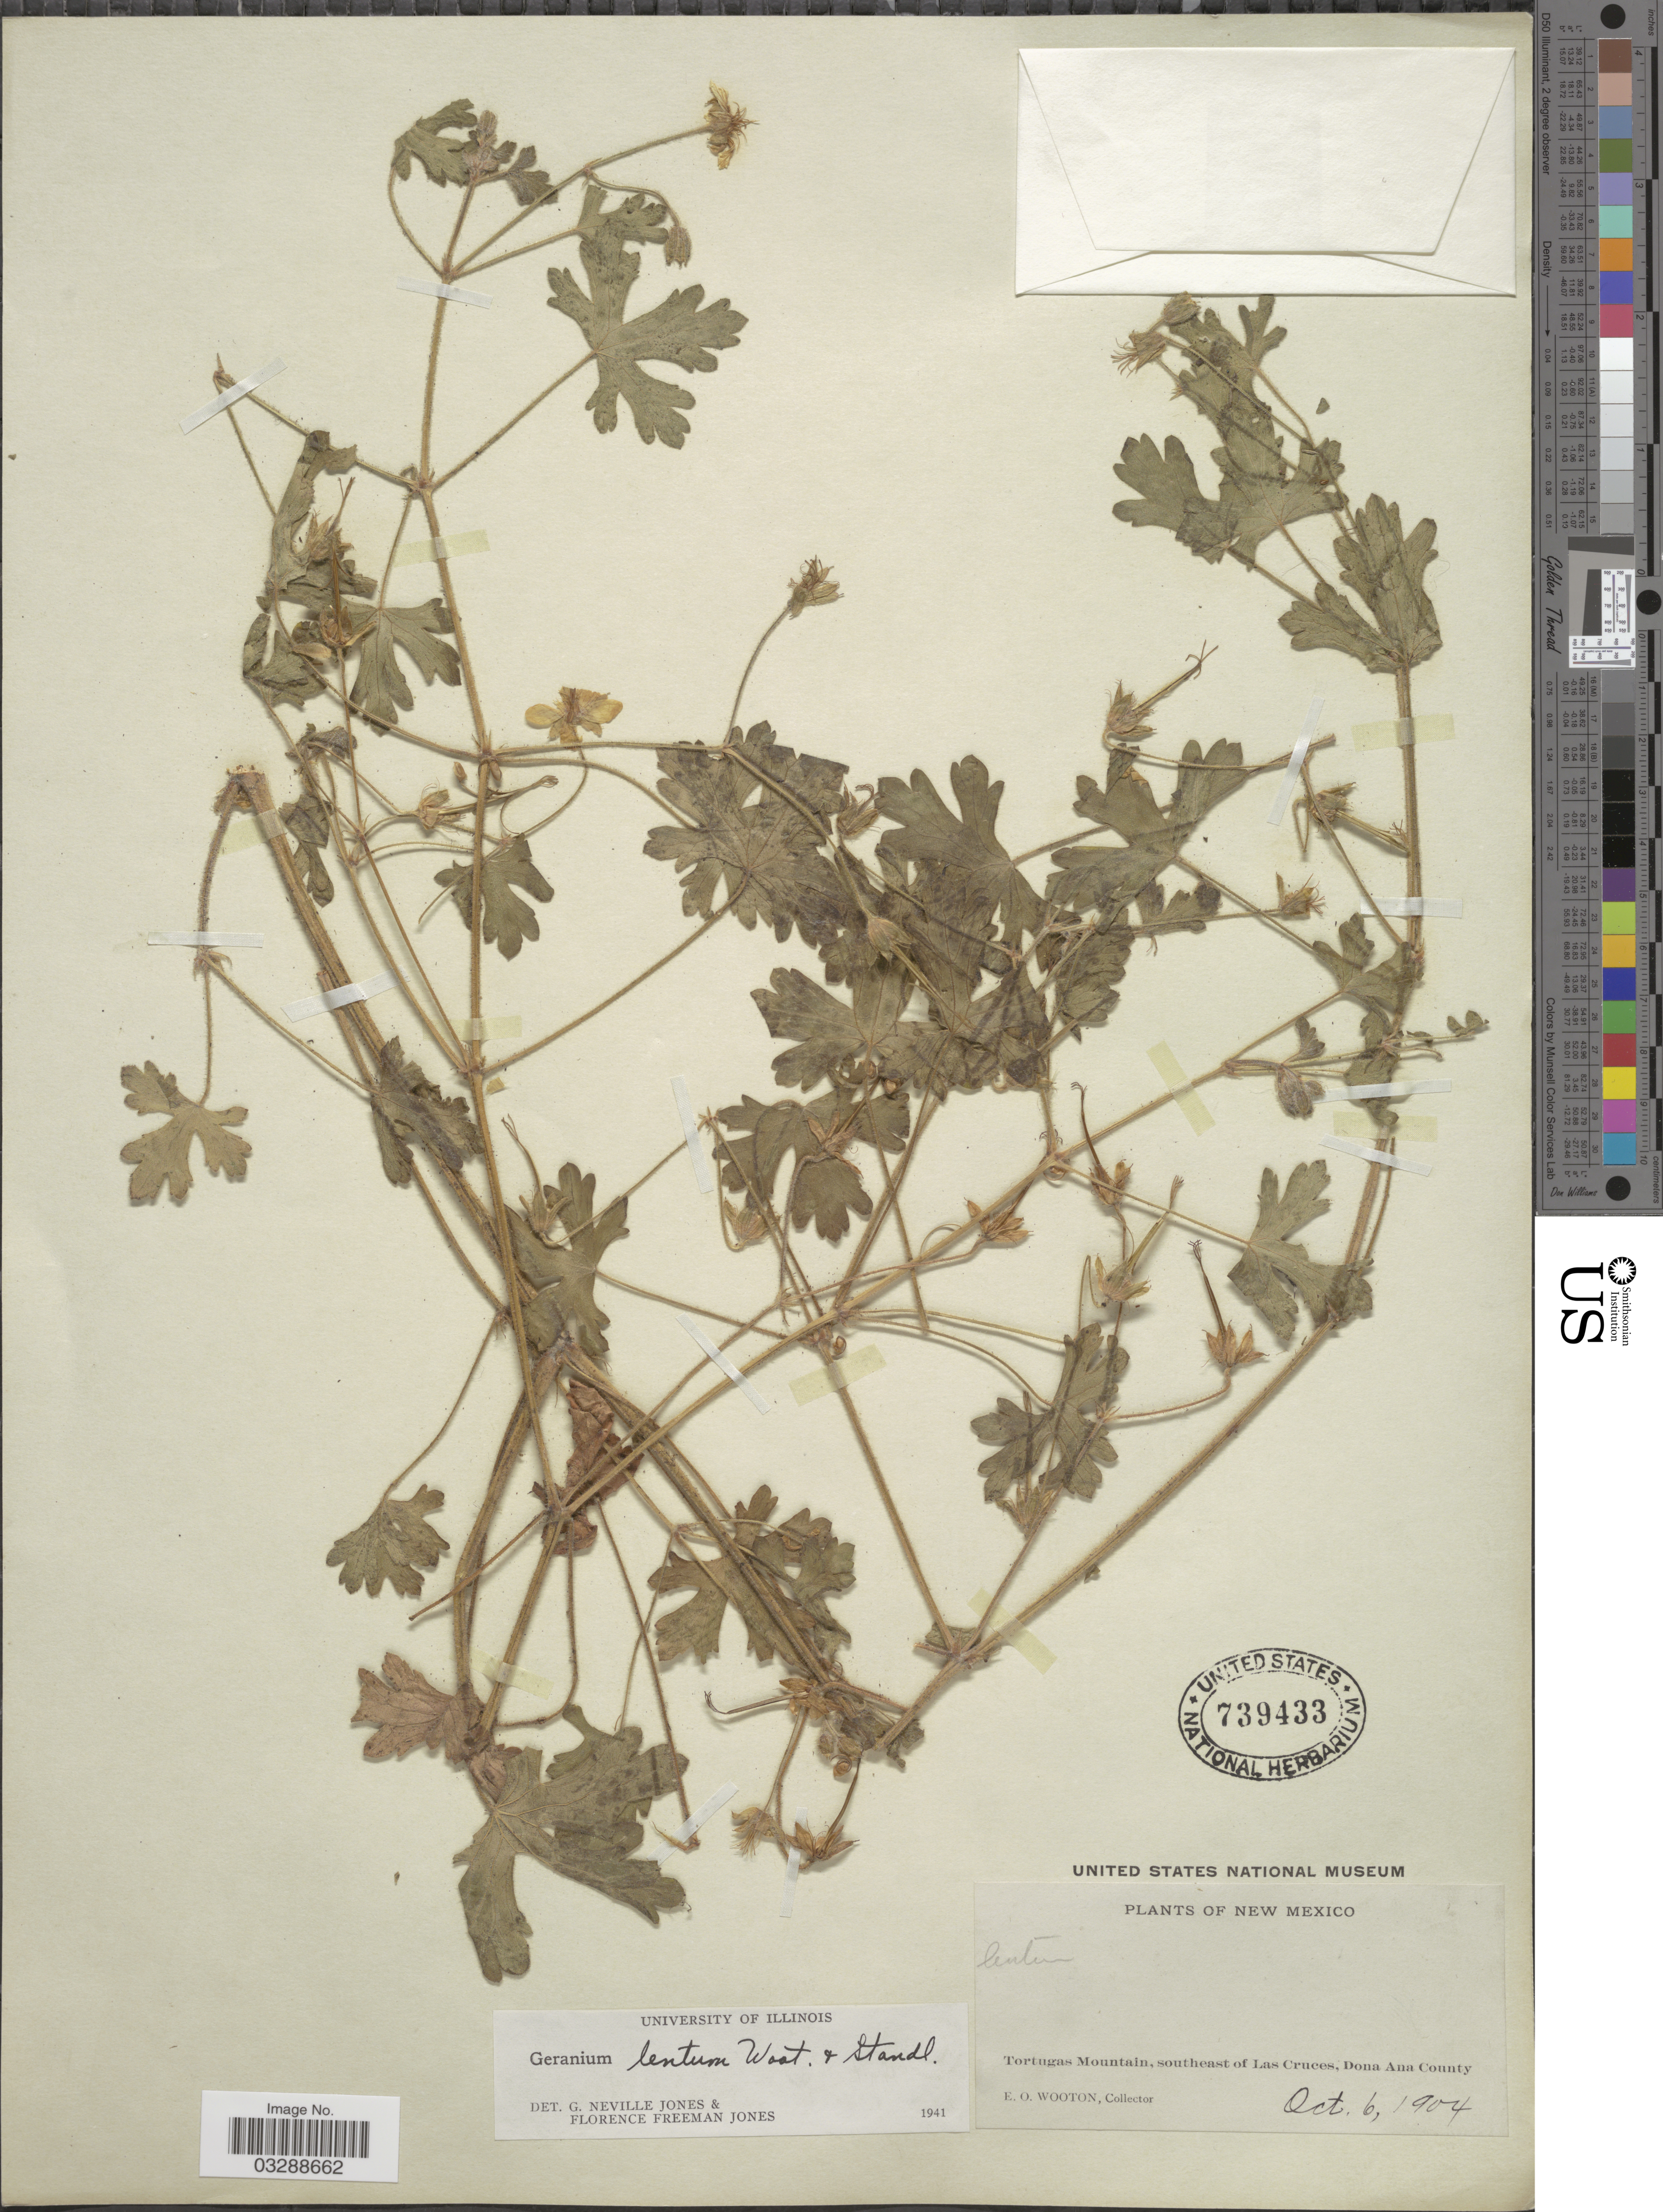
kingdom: Plantae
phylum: Tracheophyta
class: Magnoliopsida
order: Geraniales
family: Geraniaceae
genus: Geranium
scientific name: Geranium lentum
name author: Wooton & Standl.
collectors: E. O. Wooton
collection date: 1904-10-06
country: United States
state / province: New Mexico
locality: Tortugas Mountain, southeast of Las Cruces, Dona Ana County.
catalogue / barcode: US 739433